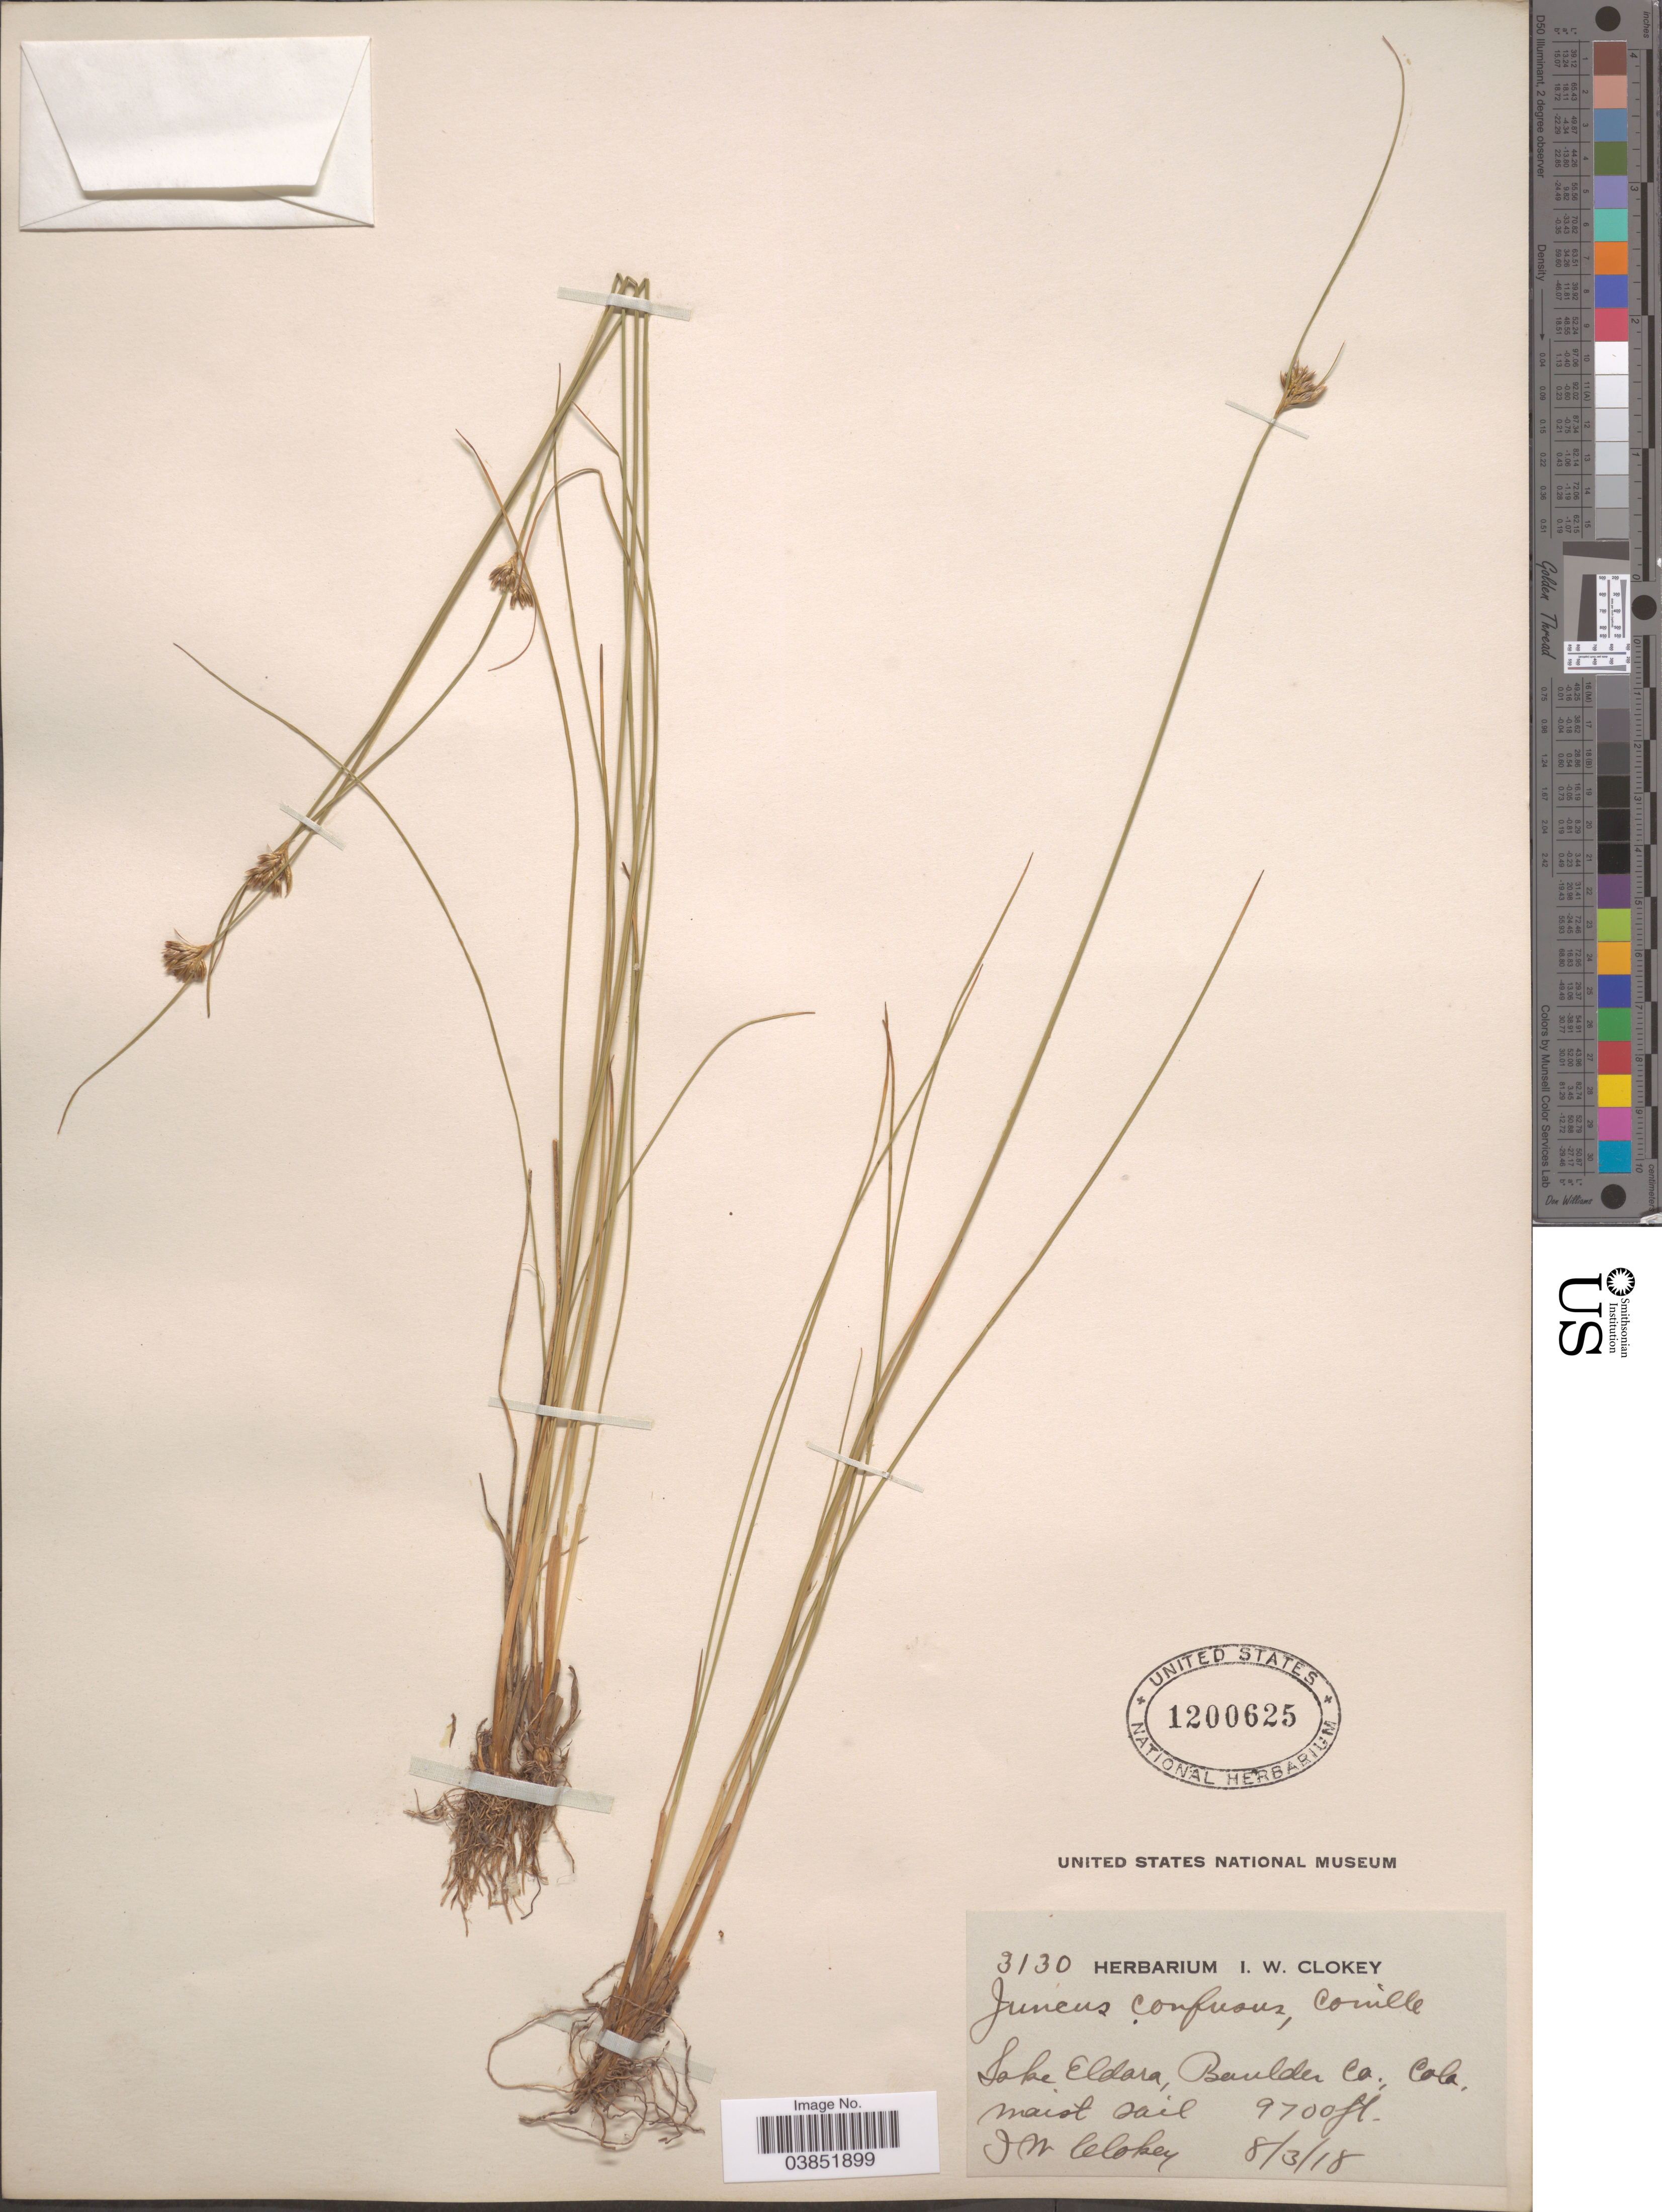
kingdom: Plantae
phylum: Tracheophyta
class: Liliopsida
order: Poales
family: Juncaceae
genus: Juncus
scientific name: Juncus confusus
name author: Coville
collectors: I. W. Clokey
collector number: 3130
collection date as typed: Transcribed d/m/y: 3/8/18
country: United States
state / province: Colorado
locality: Lake Eldora, Boulder Co.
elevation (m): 2957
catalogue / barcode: US 1200625